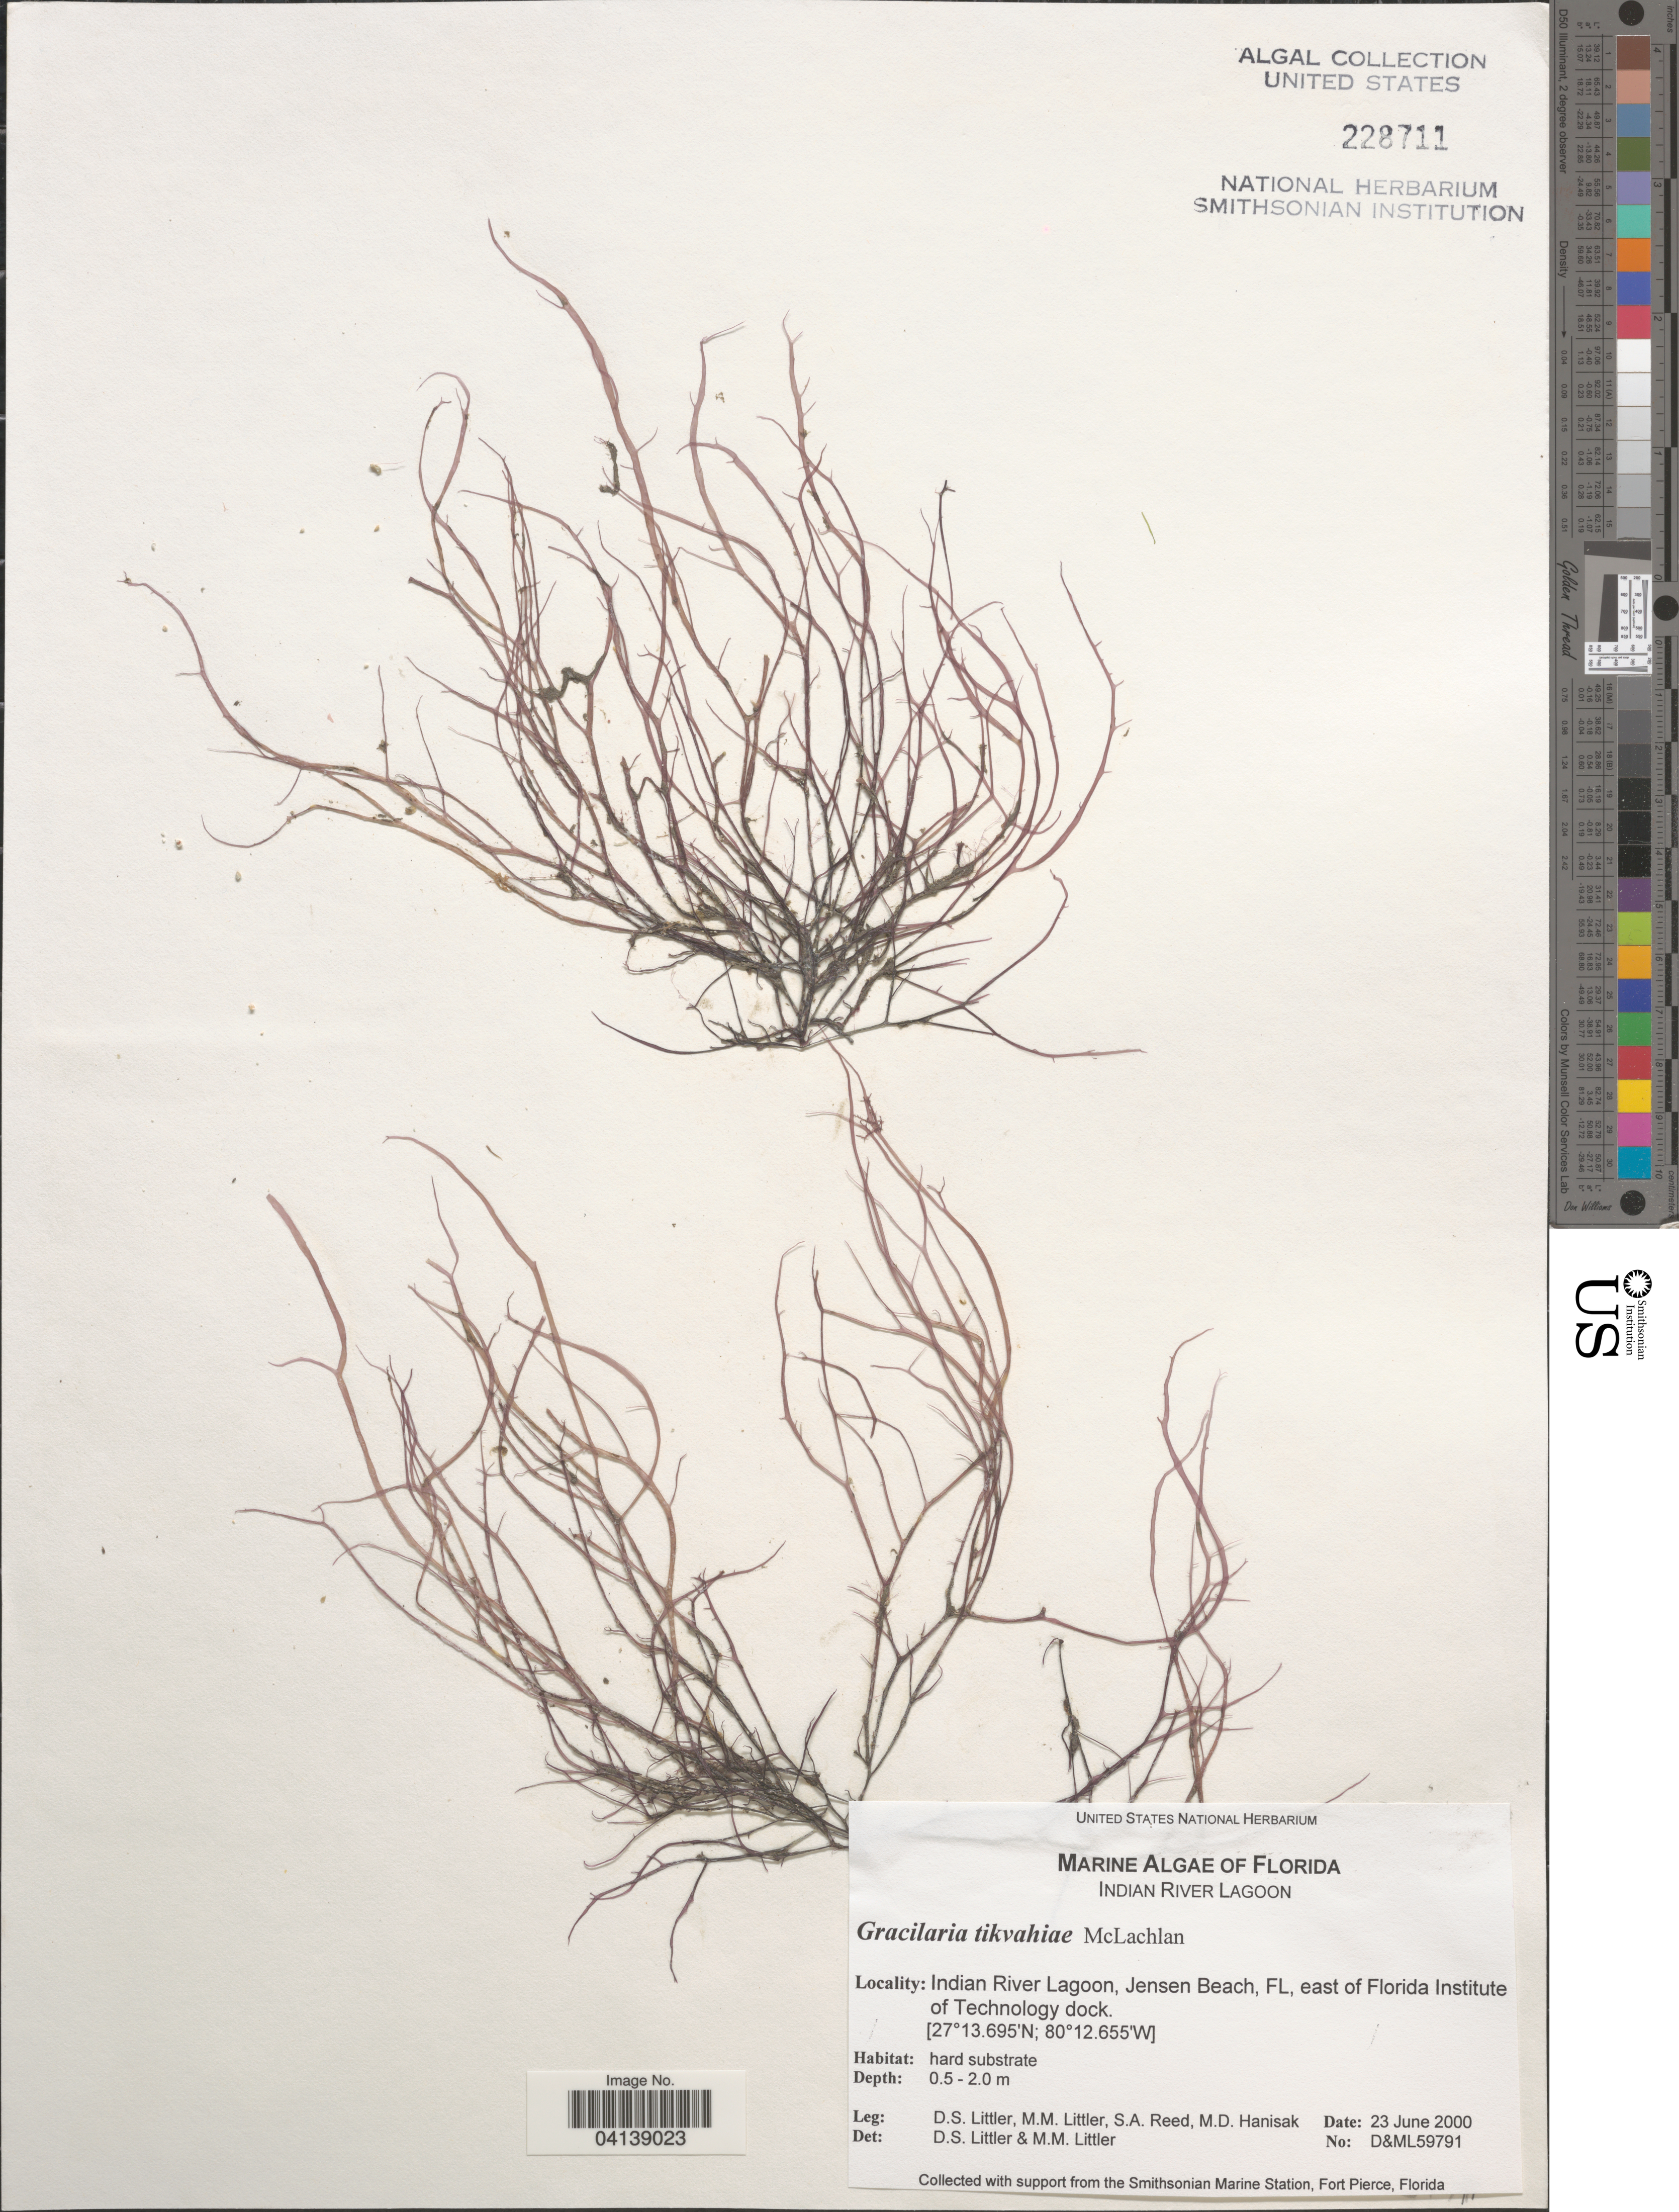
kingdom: Plantae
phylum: Rhodophyta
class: Florideophyceae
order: Gracilariales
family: Gracilariaceae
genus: Gracilaria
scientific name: Gracilaria tikvahiae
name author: McLachlan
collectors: D. S. Littler, S. Reed & M. Hanisak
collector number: D&ML59791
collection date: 2000-06-23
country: United States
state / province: Florida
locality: Indian River Lagoon, Jensen Beach, east of Florida Institute of Technology dock.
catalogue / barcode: US 228711